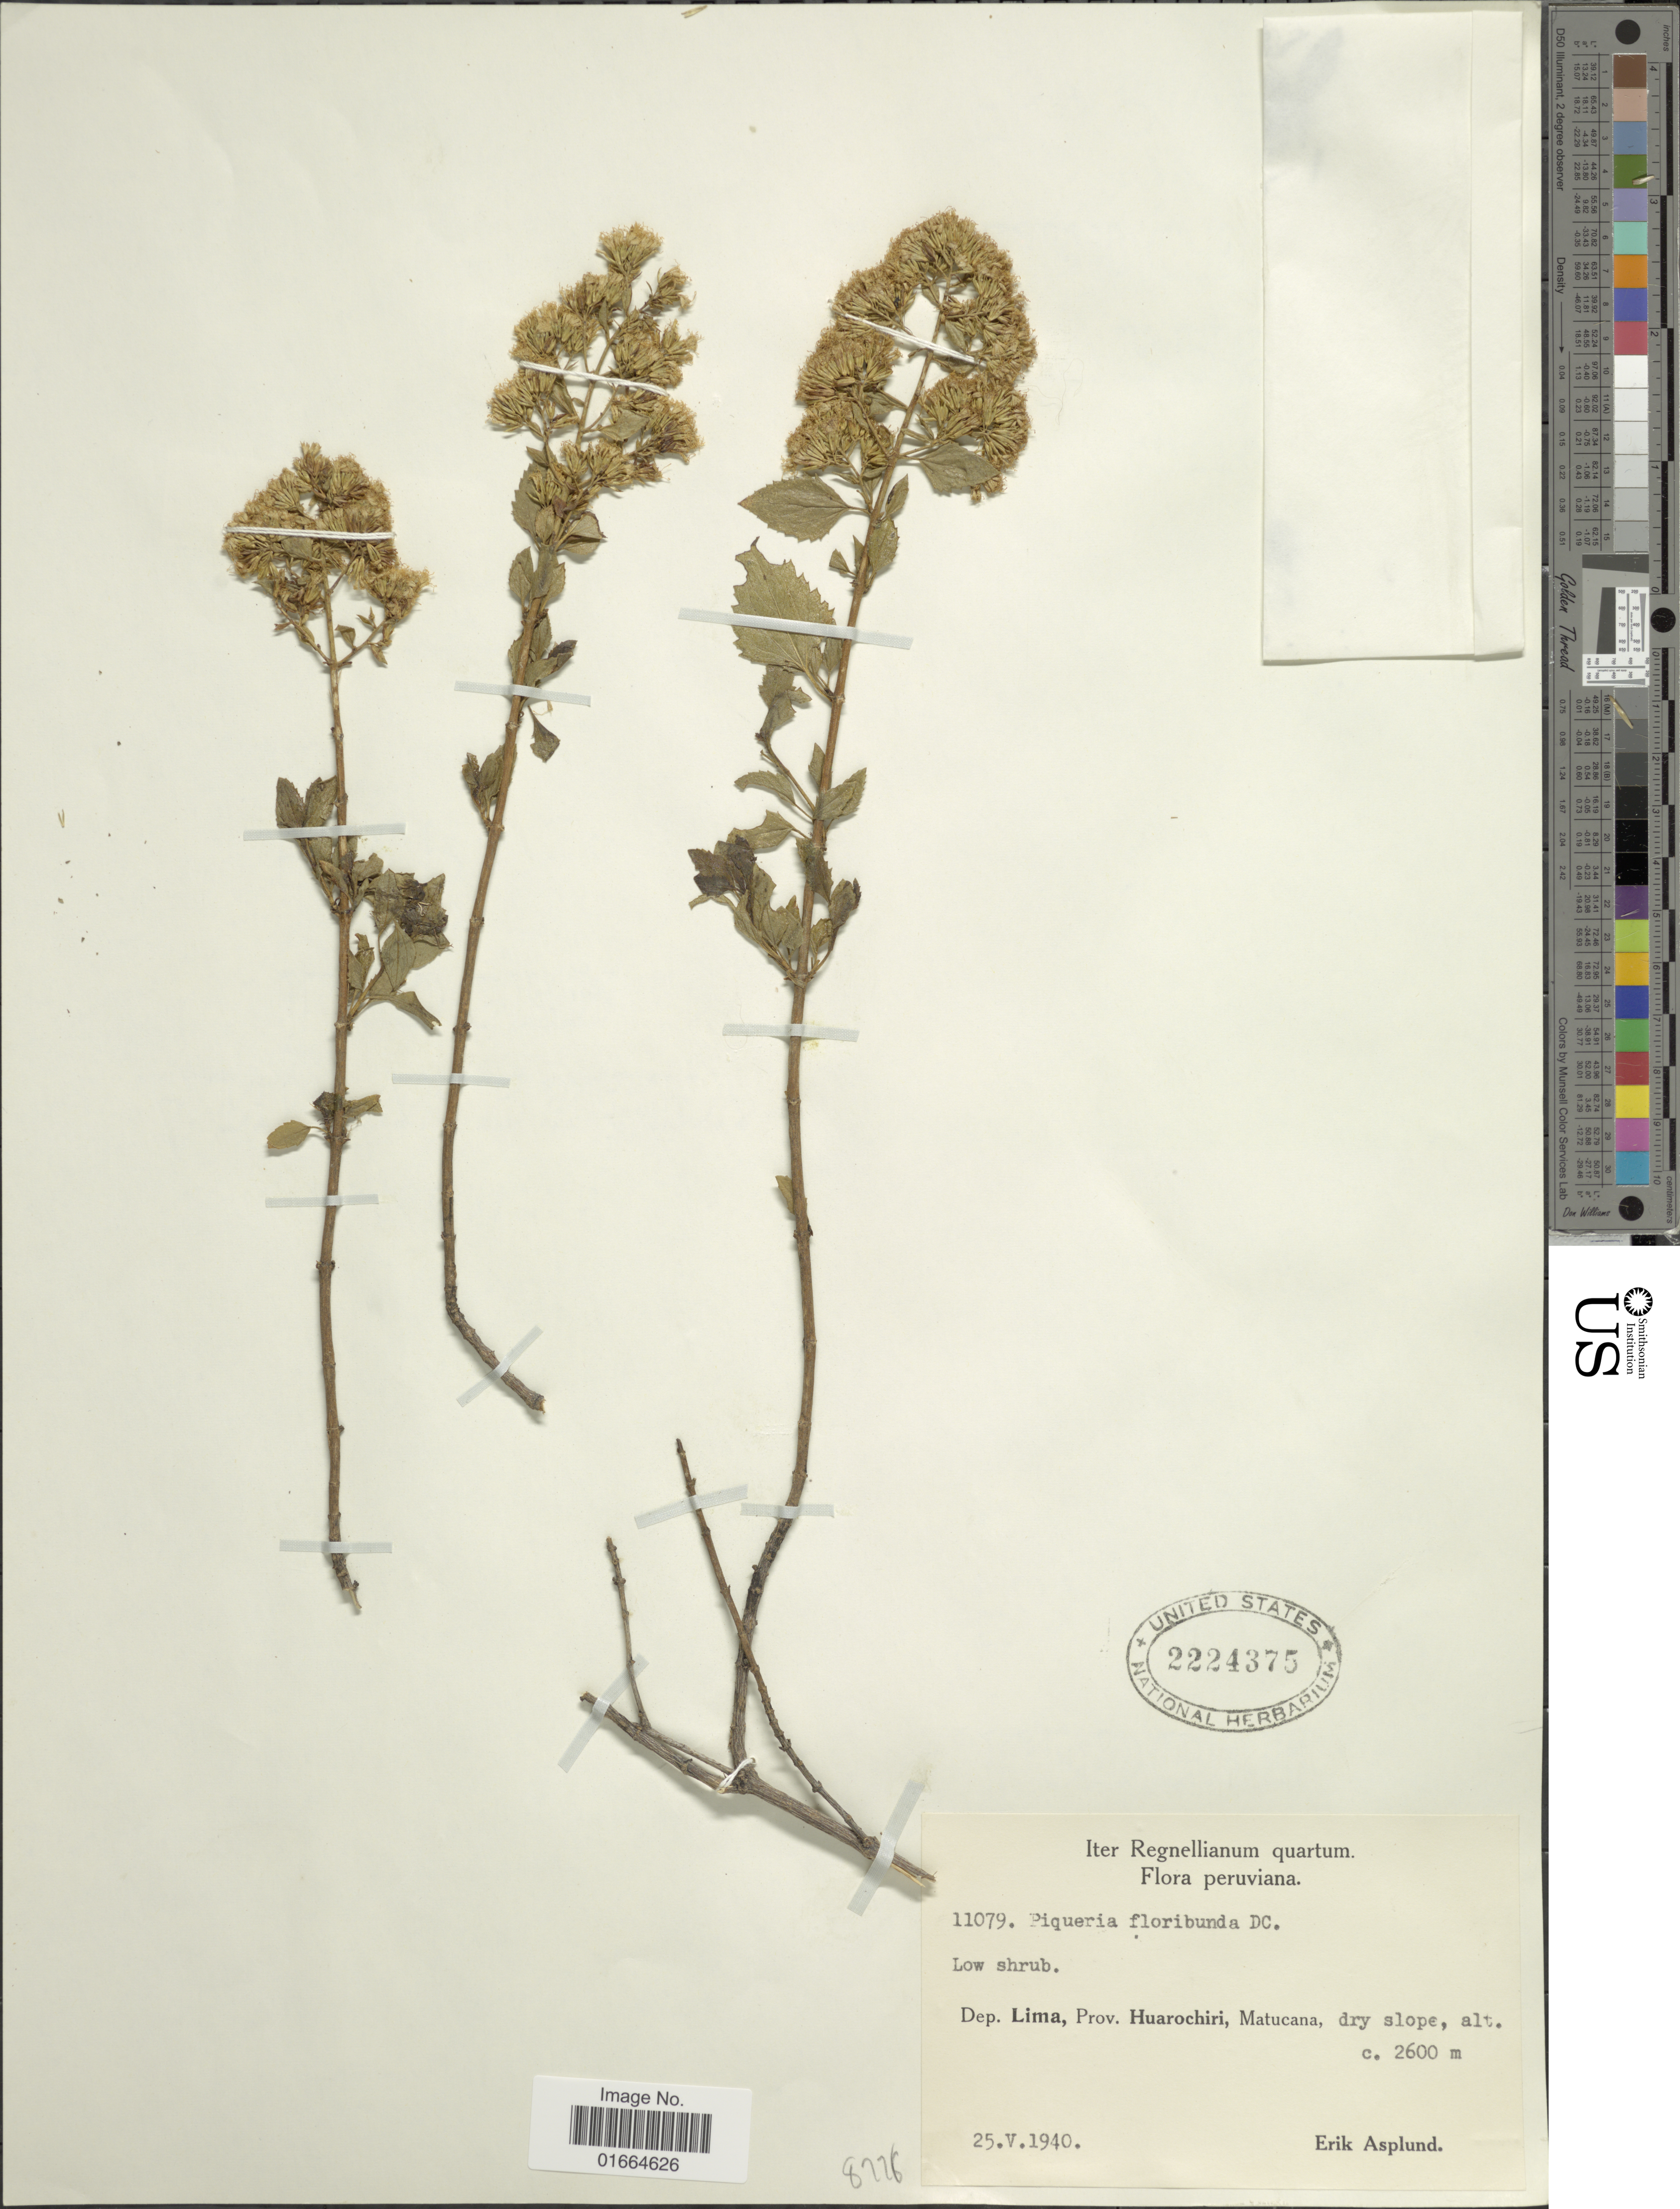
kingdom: Plantae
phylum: Tracheophyta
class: Magnoliopsida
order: Asterales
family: Asteraceae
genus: Ophryosporus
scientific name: Ophryosporus floribundus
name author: (DC.) R.M. King & H. Rob.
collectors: E. Asplund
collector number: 11079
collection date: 1940-05-25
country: Peru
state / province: Lima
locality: Dep. Lima, Prov. Huarochiri, Matucana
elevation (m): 2600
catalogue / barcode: US 2224375